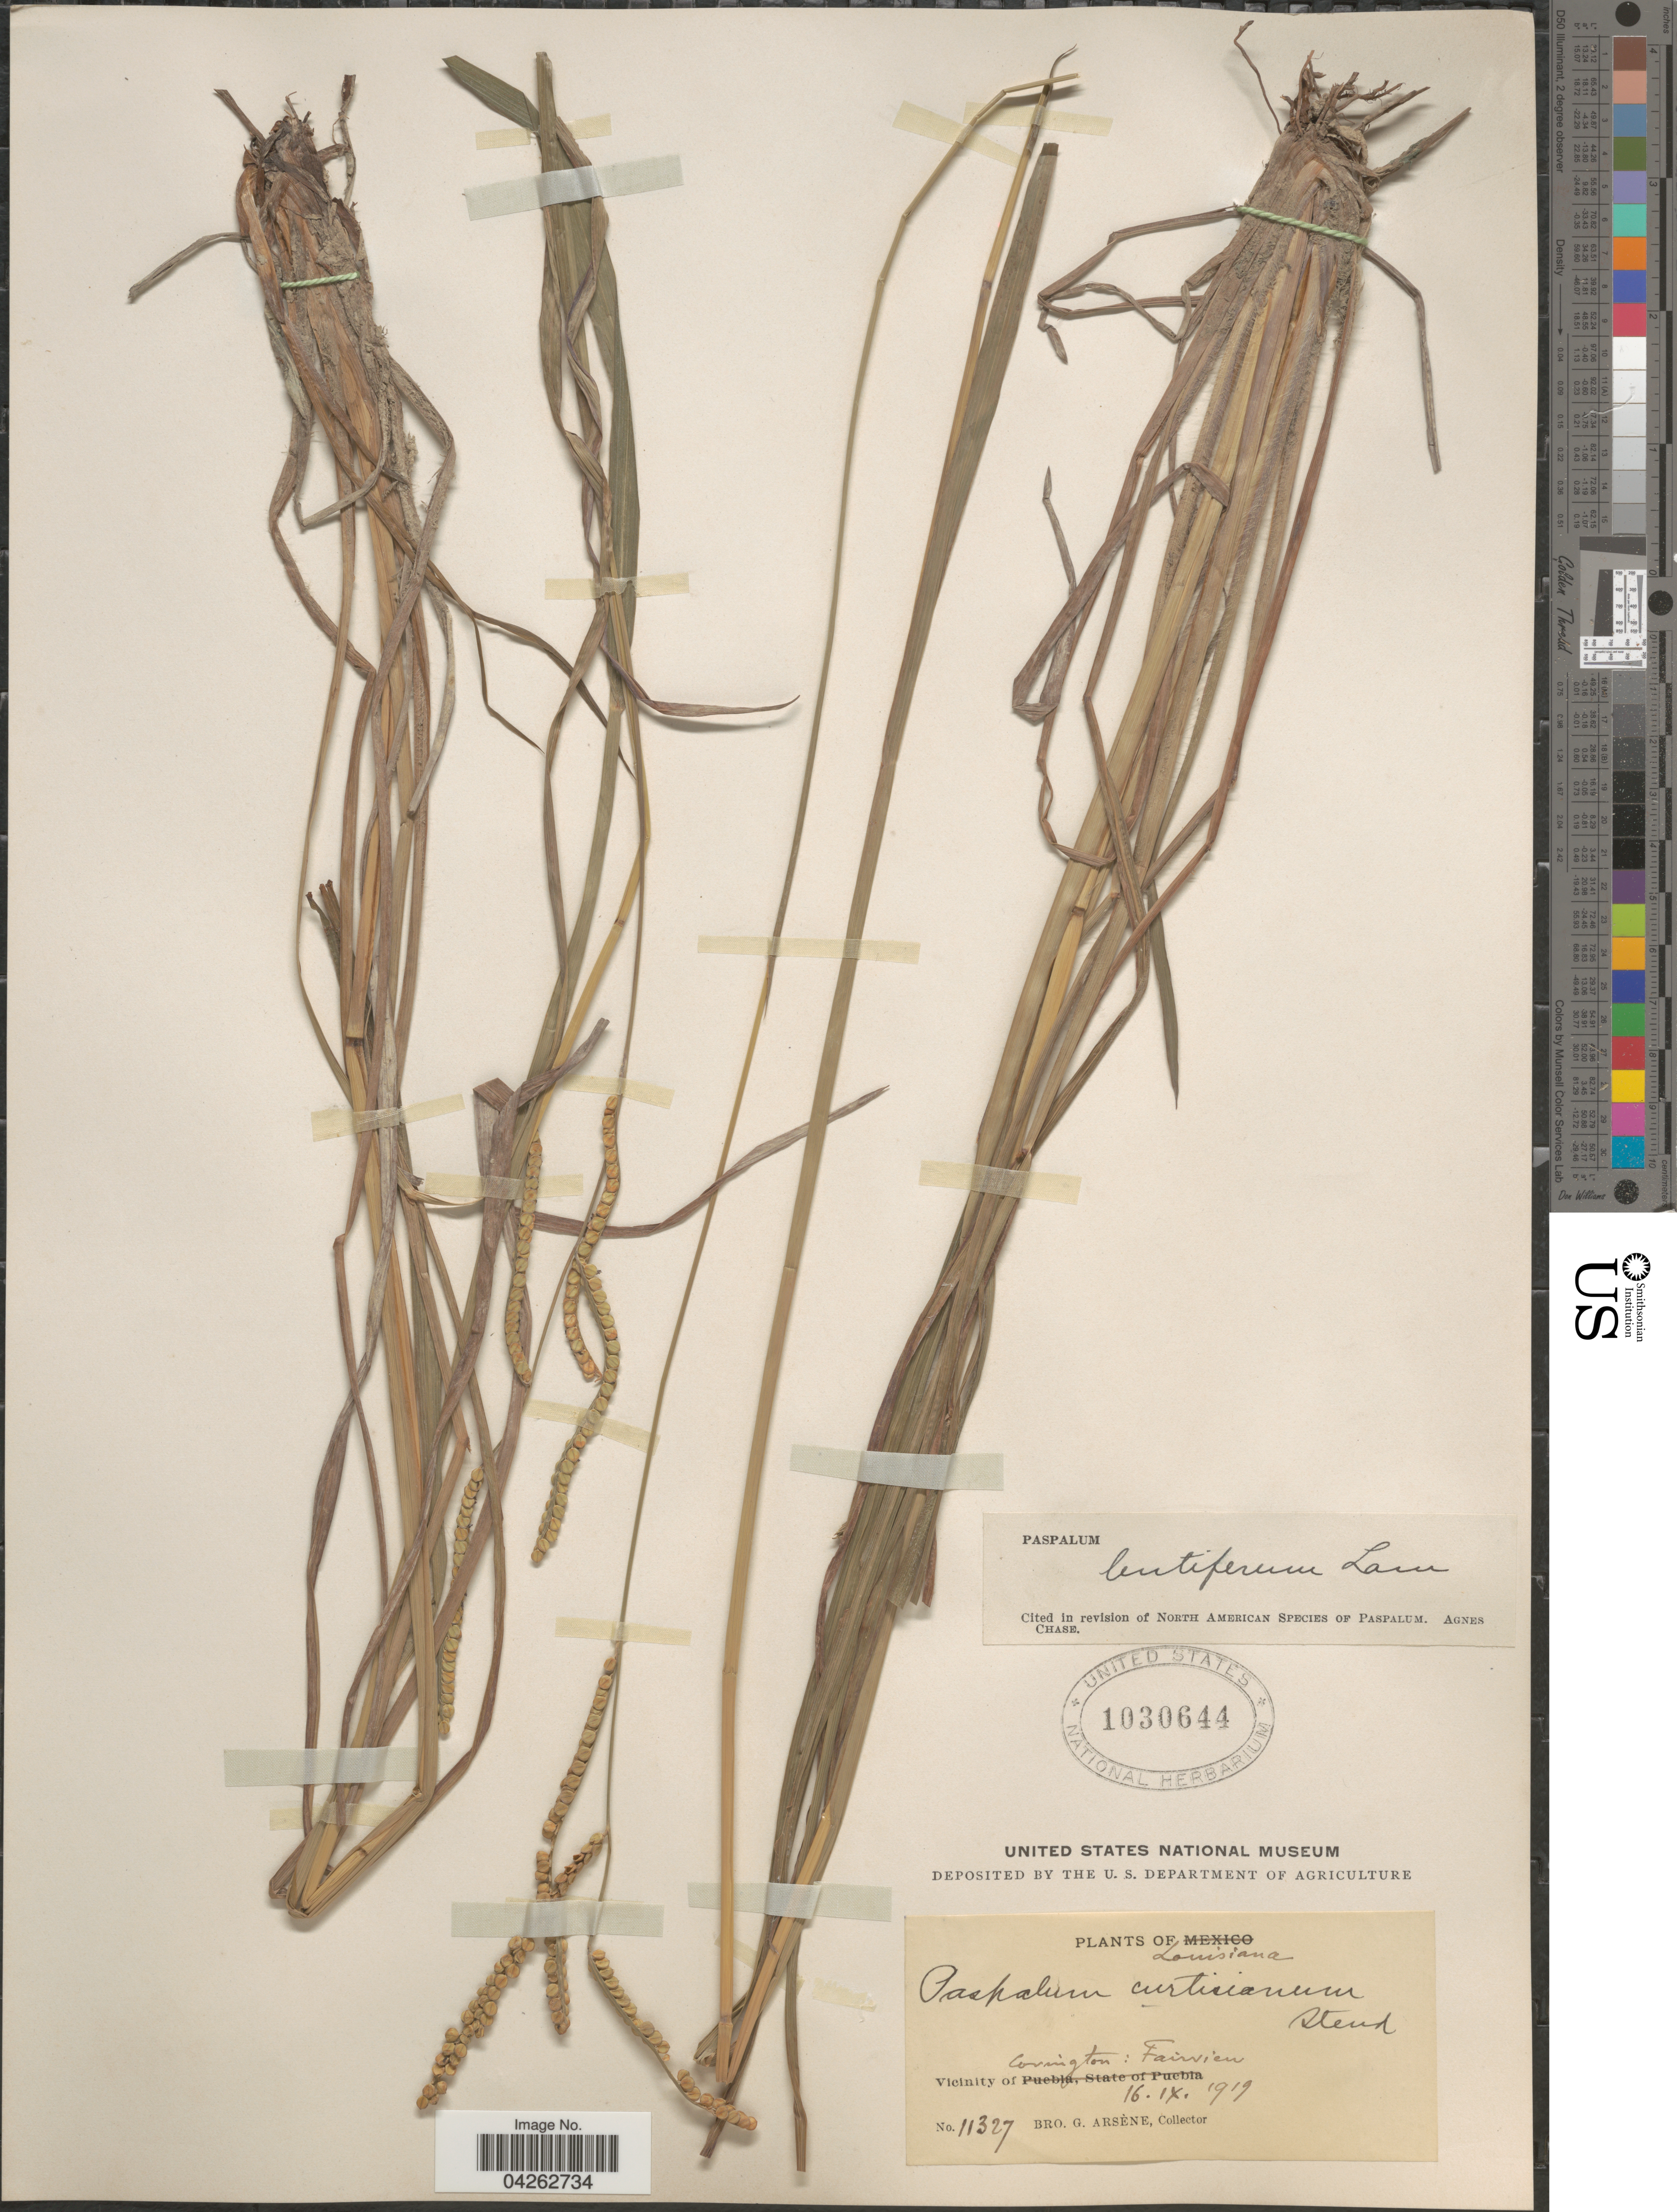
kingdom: Plantae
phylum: Tracheophyta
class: Liliopsida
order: Poales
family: Poaceae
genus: Paspalum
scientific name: Paspalum lentiferum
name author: Lam.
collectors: Bro. G. Arsène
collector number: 11327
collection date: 1919-09-16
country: United States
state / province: Louisiana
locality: Vicinity of Covington: Fairview.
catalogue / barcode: US 1030644